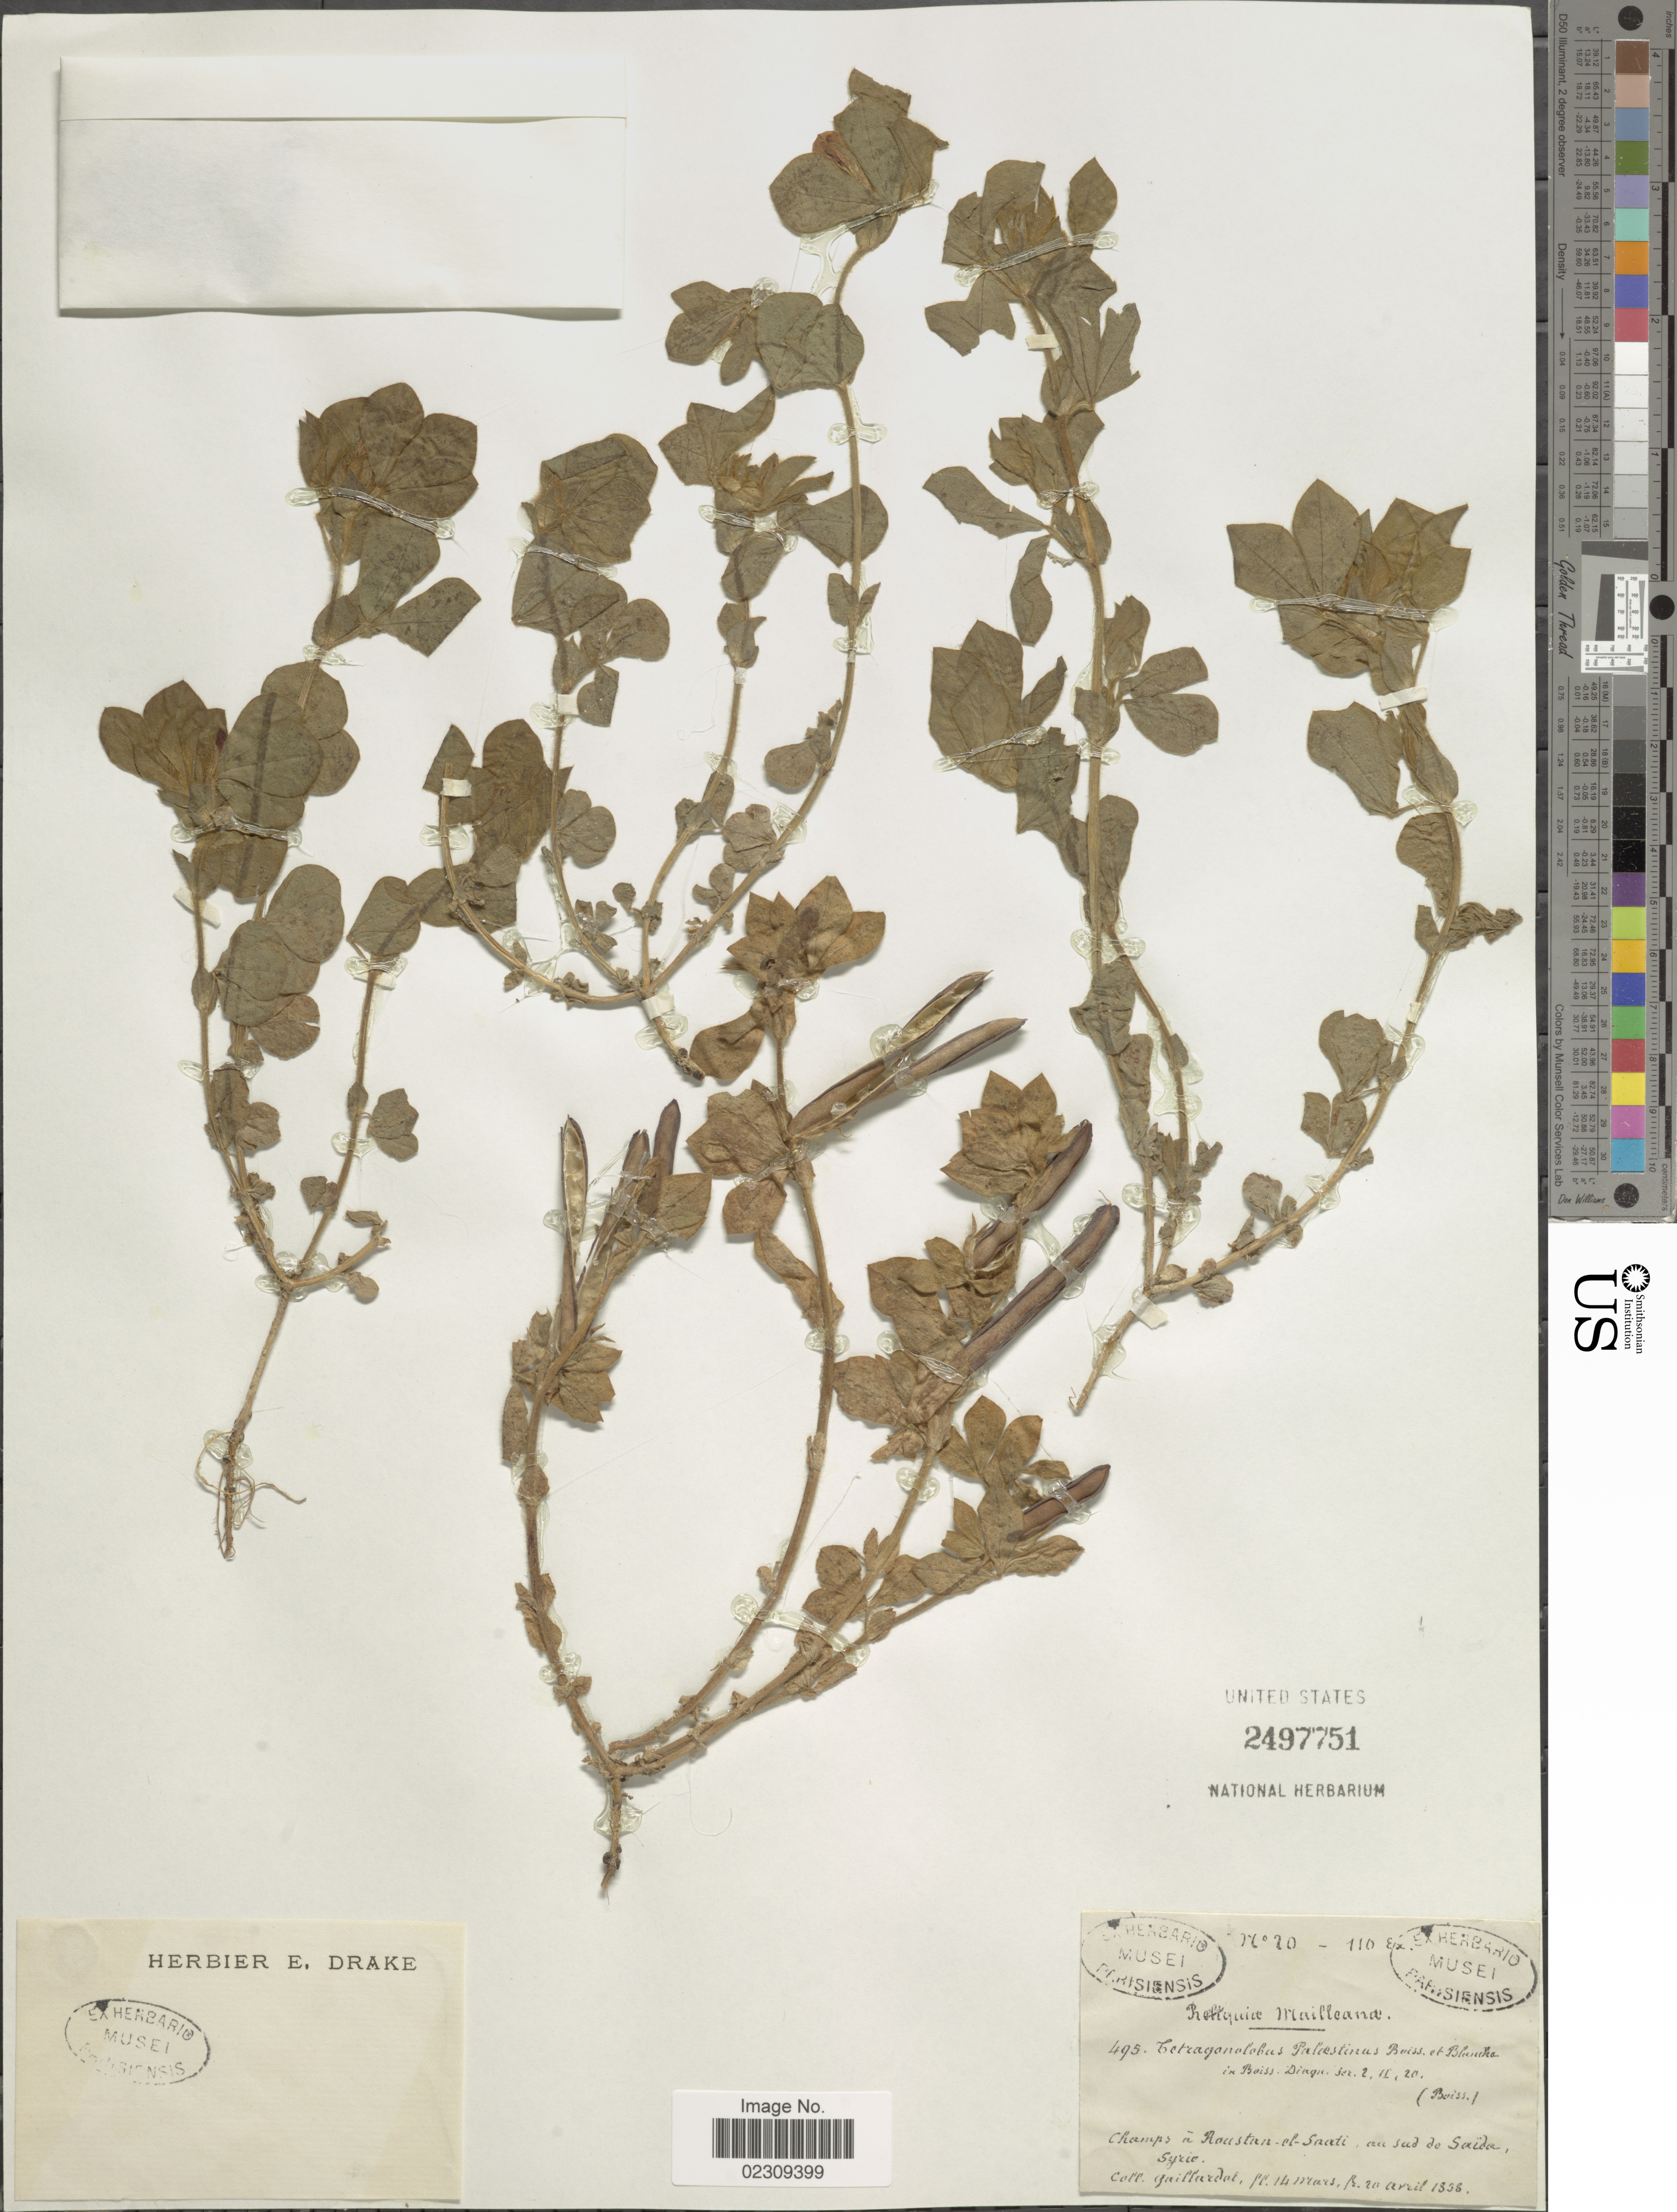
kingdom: Plantae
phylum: Tracheophyta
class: Magnoliopsida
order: Fabales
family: Fabaceae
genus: Tetragonolobus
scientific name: Tetragonolobus palaestinus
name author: Boiss. & Blanche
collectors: Gaillardot, --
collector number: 20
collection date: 1858-03-14/1858-04-20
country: Syria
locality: Champs a Roustan-al-Saadi, au Sud de Saida, Syrie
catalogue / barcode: US 2497751